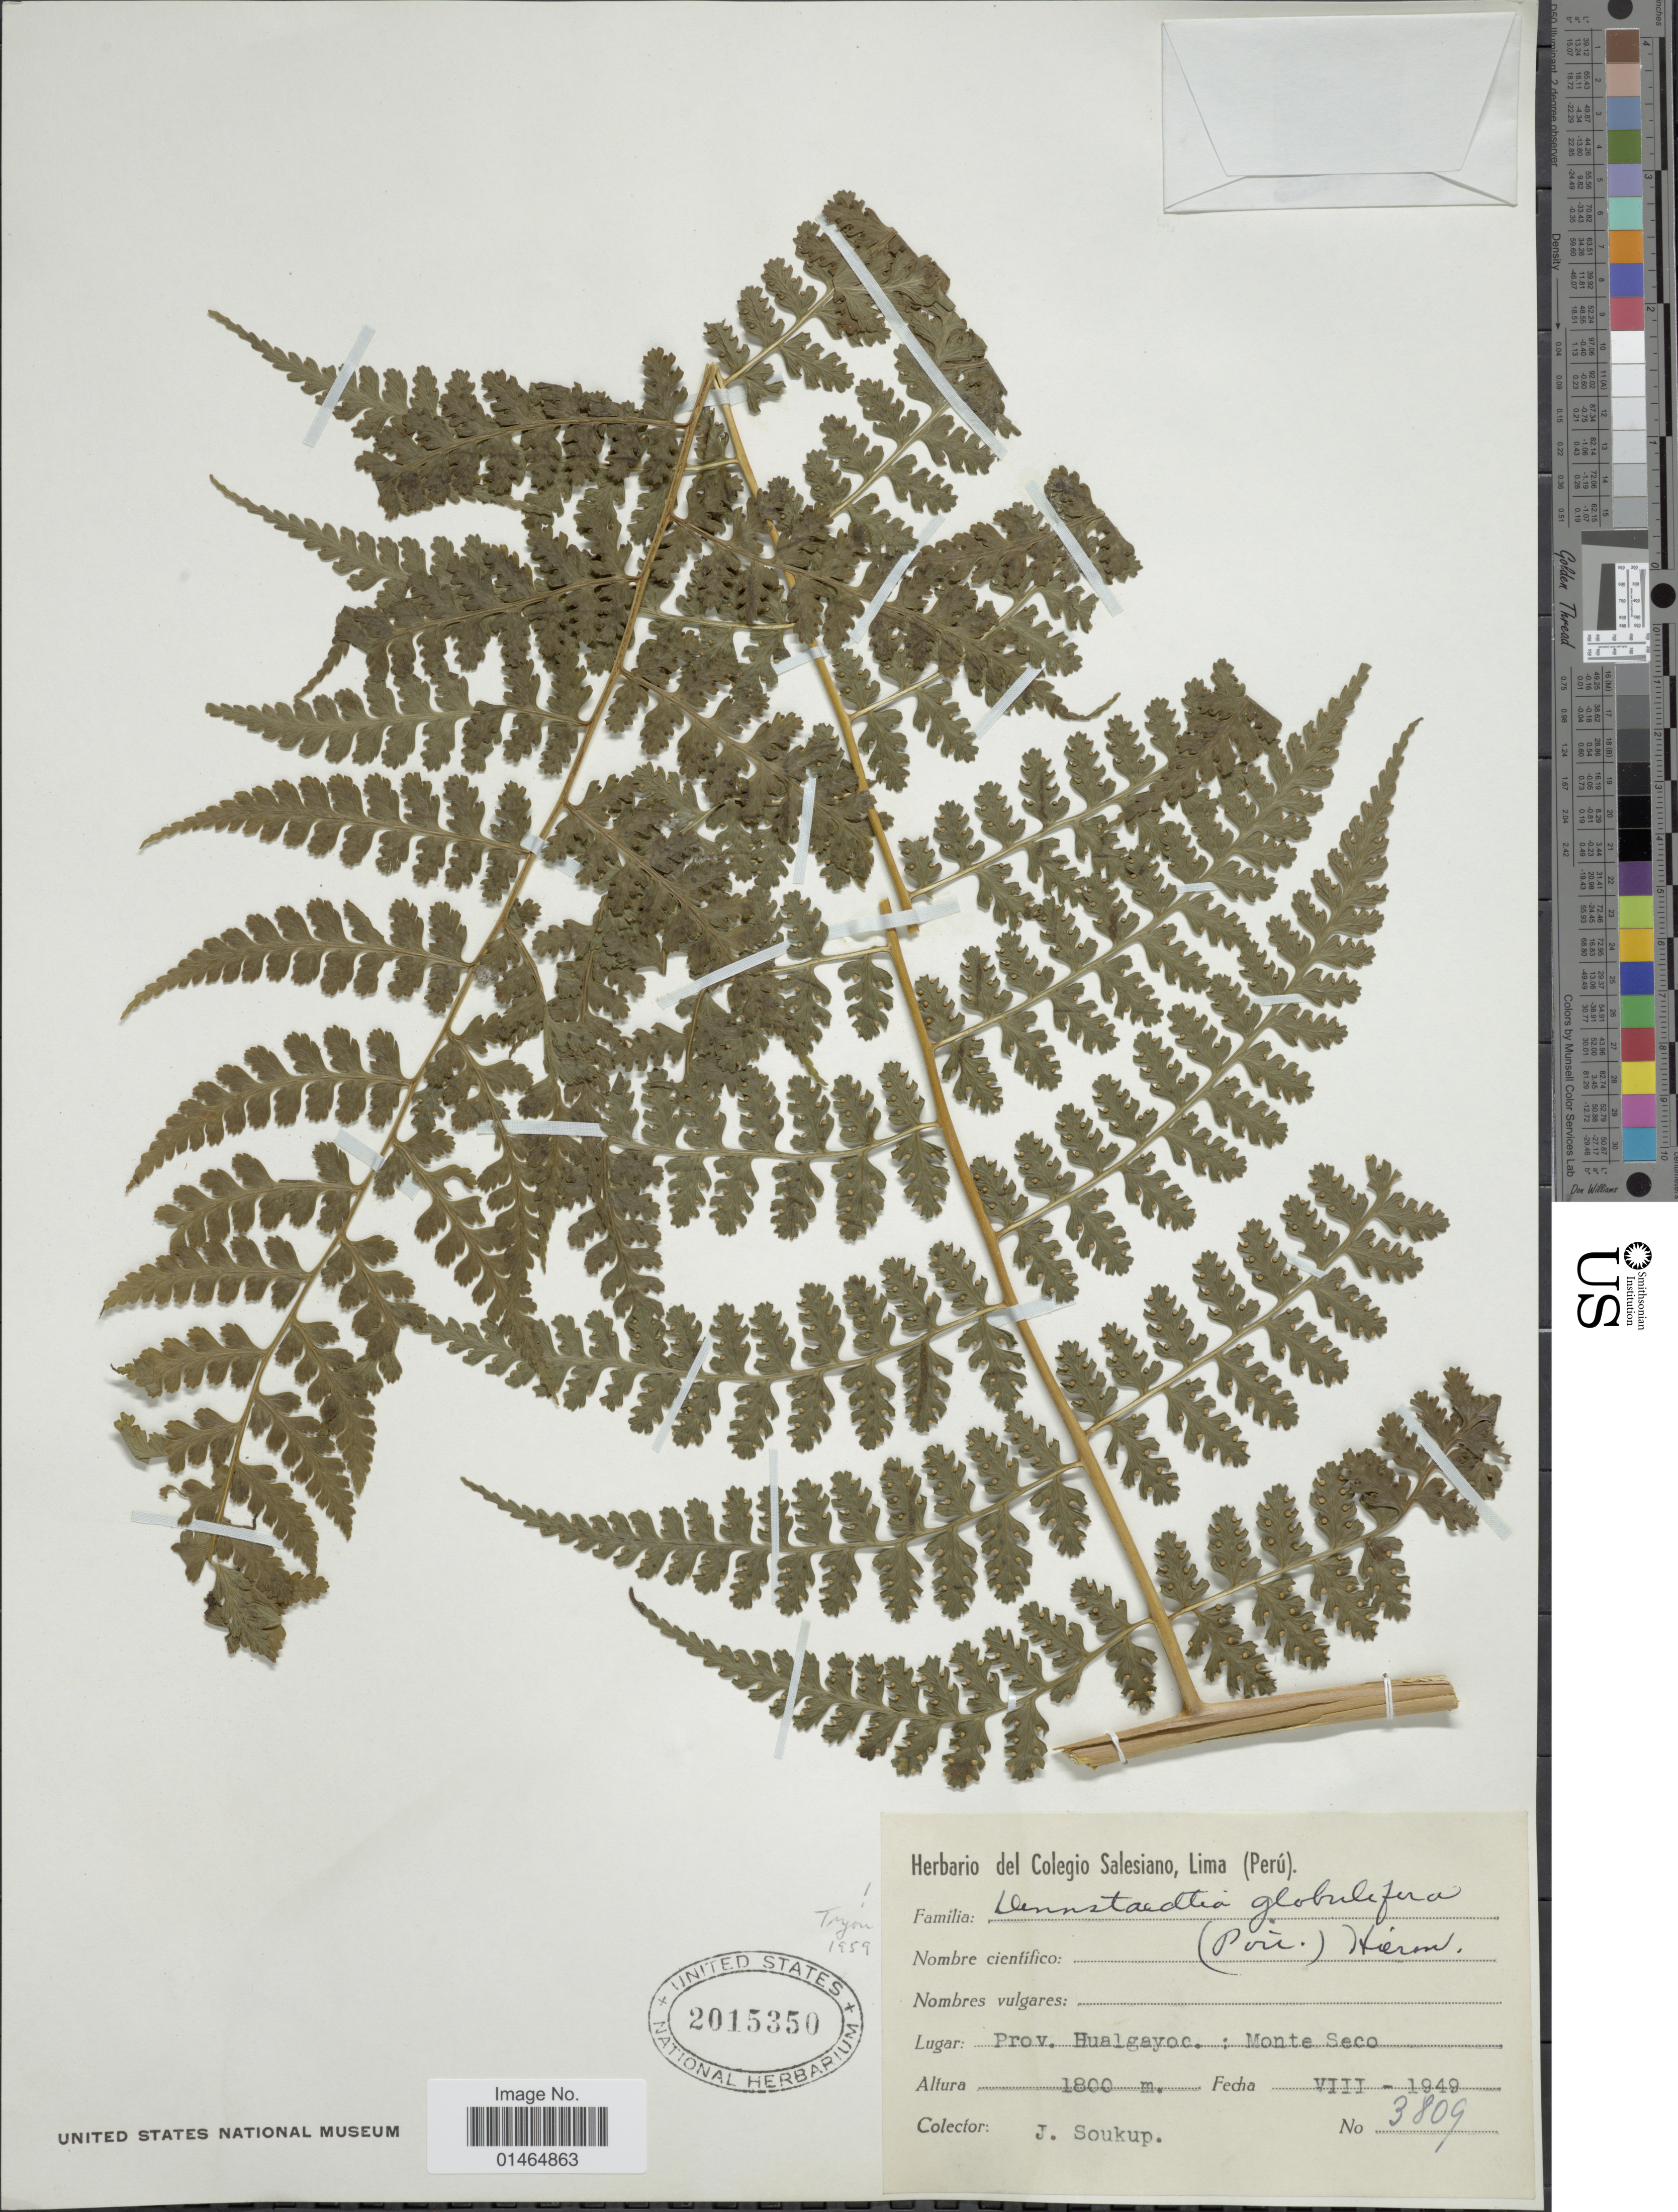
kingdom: Plantae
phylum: Tracheophyta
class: Polypodiopsida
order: Polypodiales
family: Dennstaedtiaceae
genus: Dennstaedtia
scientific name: Dennstaedtia globulifera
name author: (Poir.) Hieron.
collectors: J. Soukup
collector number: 3809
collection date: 1949-08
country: Peru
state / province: Lima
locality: Prov. Hualgayoc.: Monte Seco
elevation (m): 1800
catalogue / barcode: US 2015350